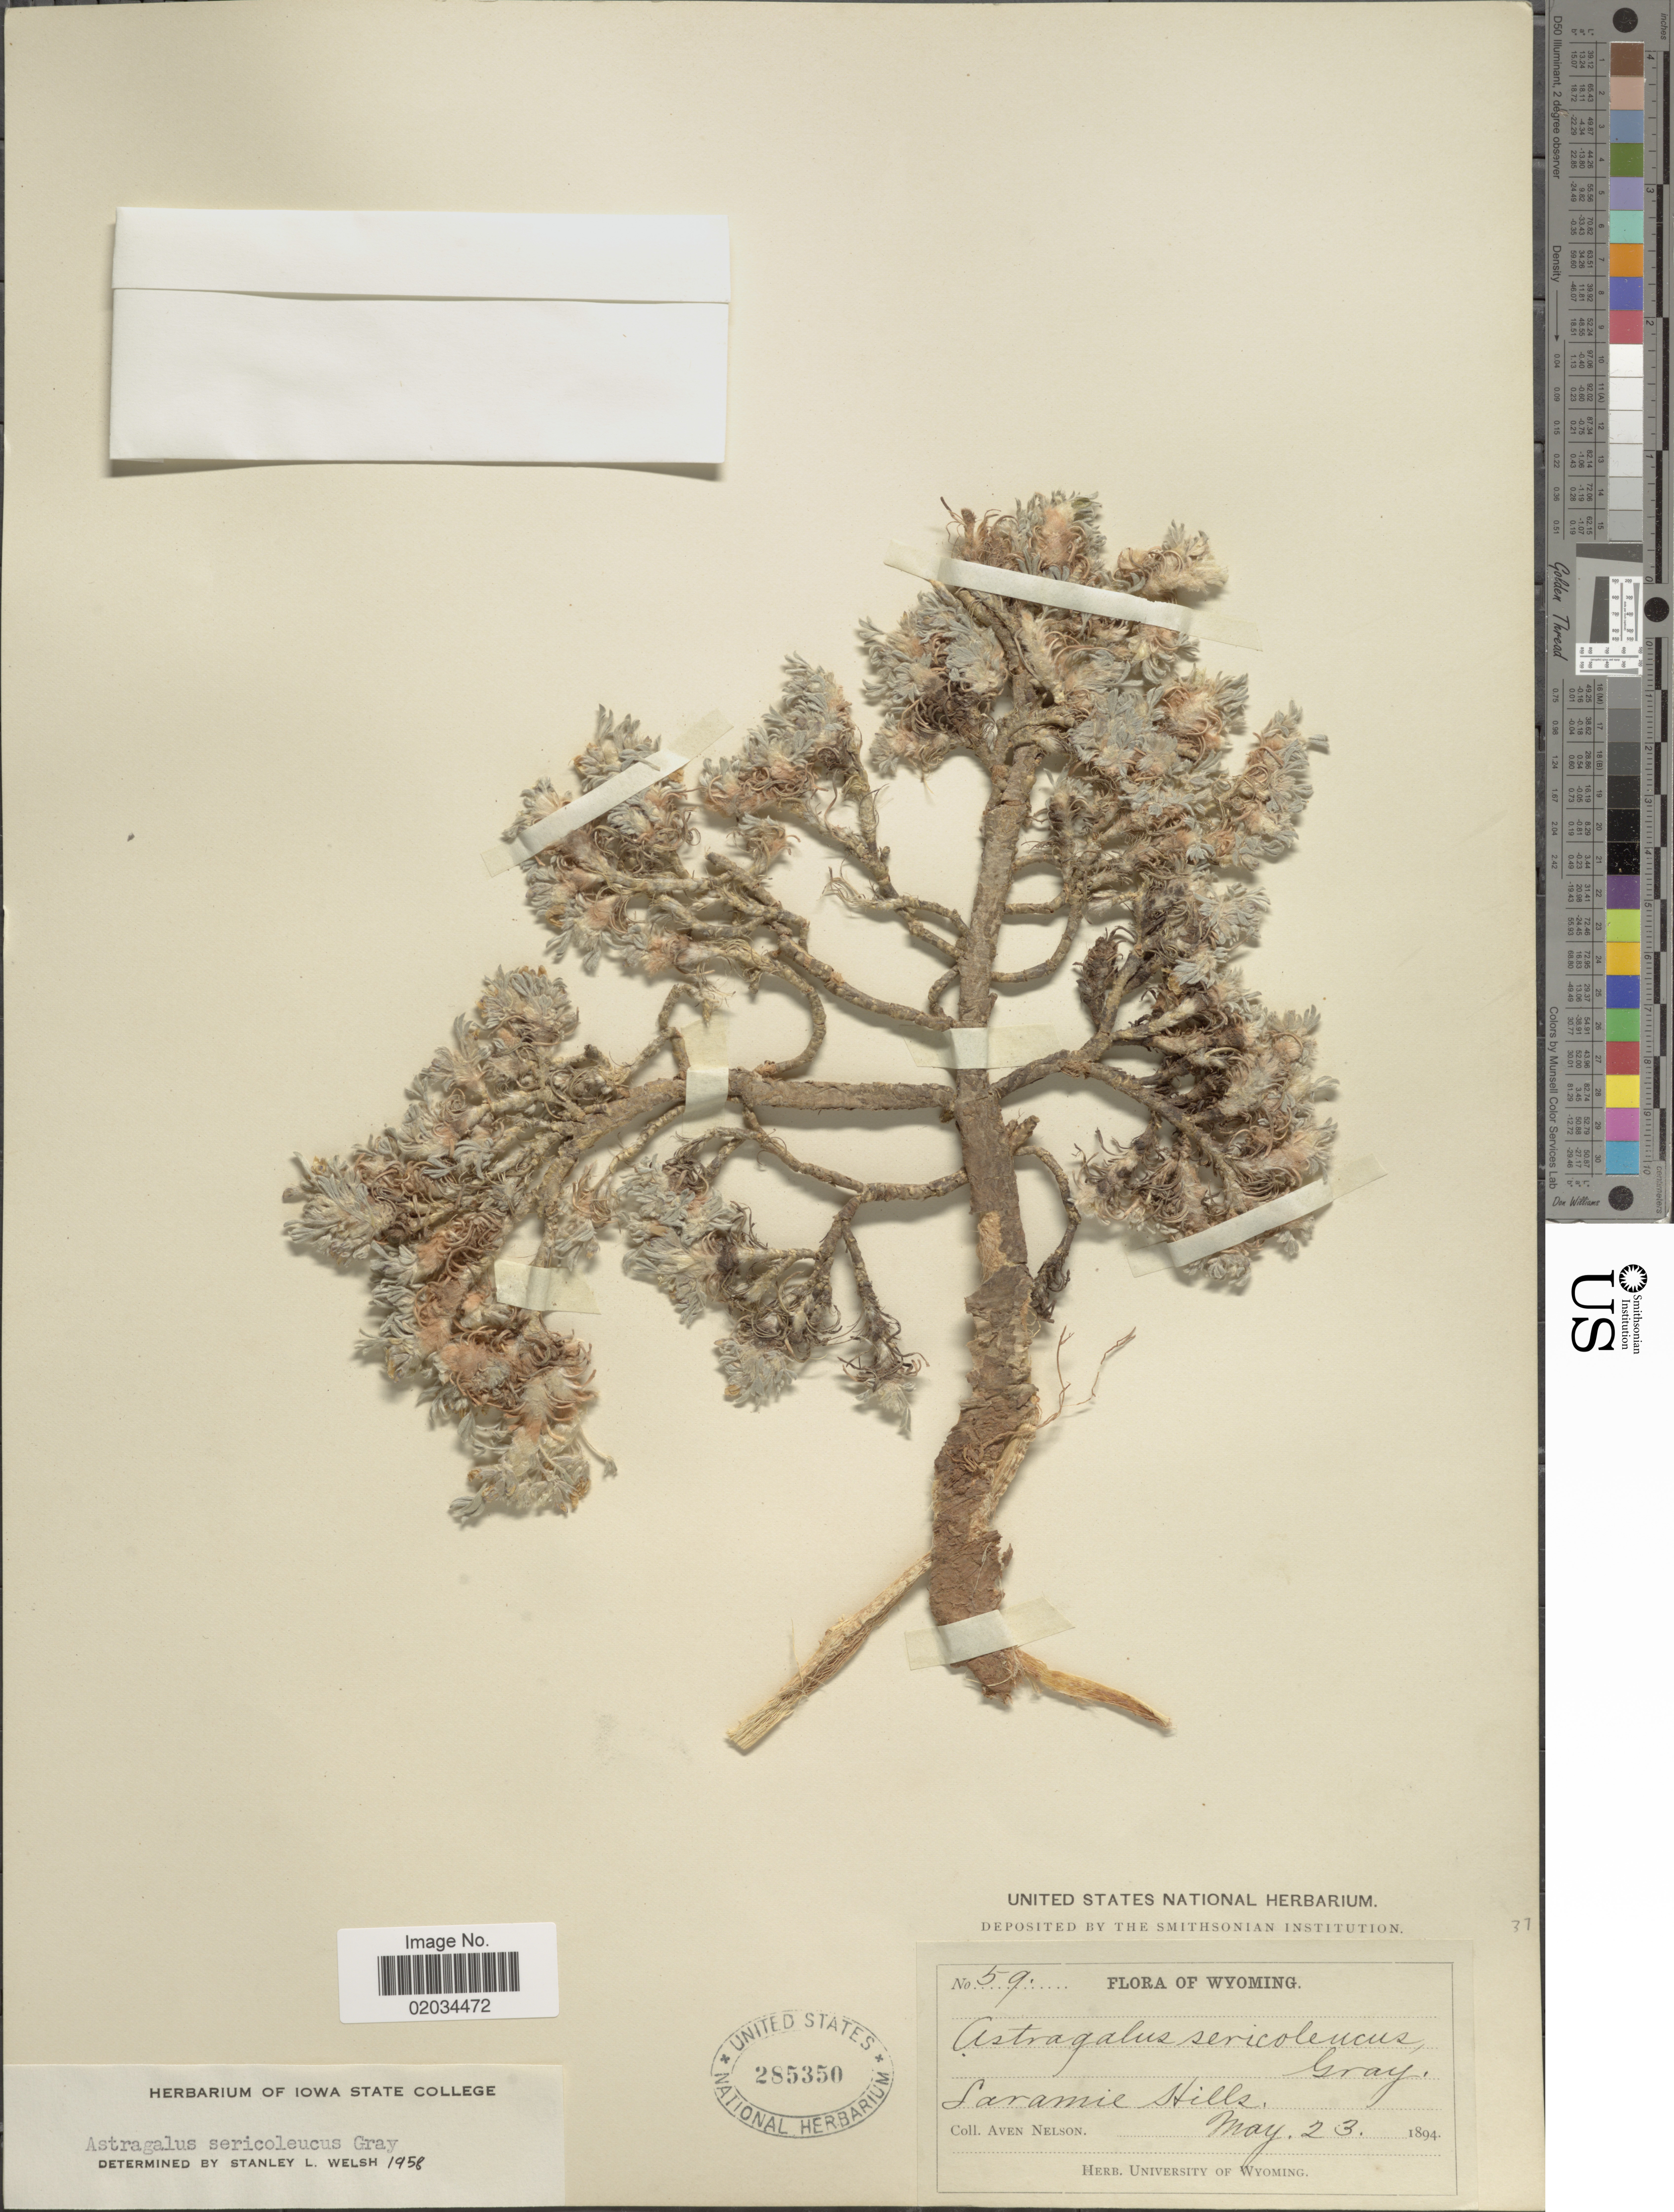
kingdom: Plantae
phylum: Tracheophyta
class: Magnoliopsida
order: Fabales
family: Fabaceae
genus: Astragalus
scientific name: Astragalus sericoleucus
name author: A. Gray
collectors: A. Nelson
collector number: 59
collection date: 1894-05-23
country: United States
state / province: Wyoming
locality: Laramie Hills.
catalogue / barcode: US 285350